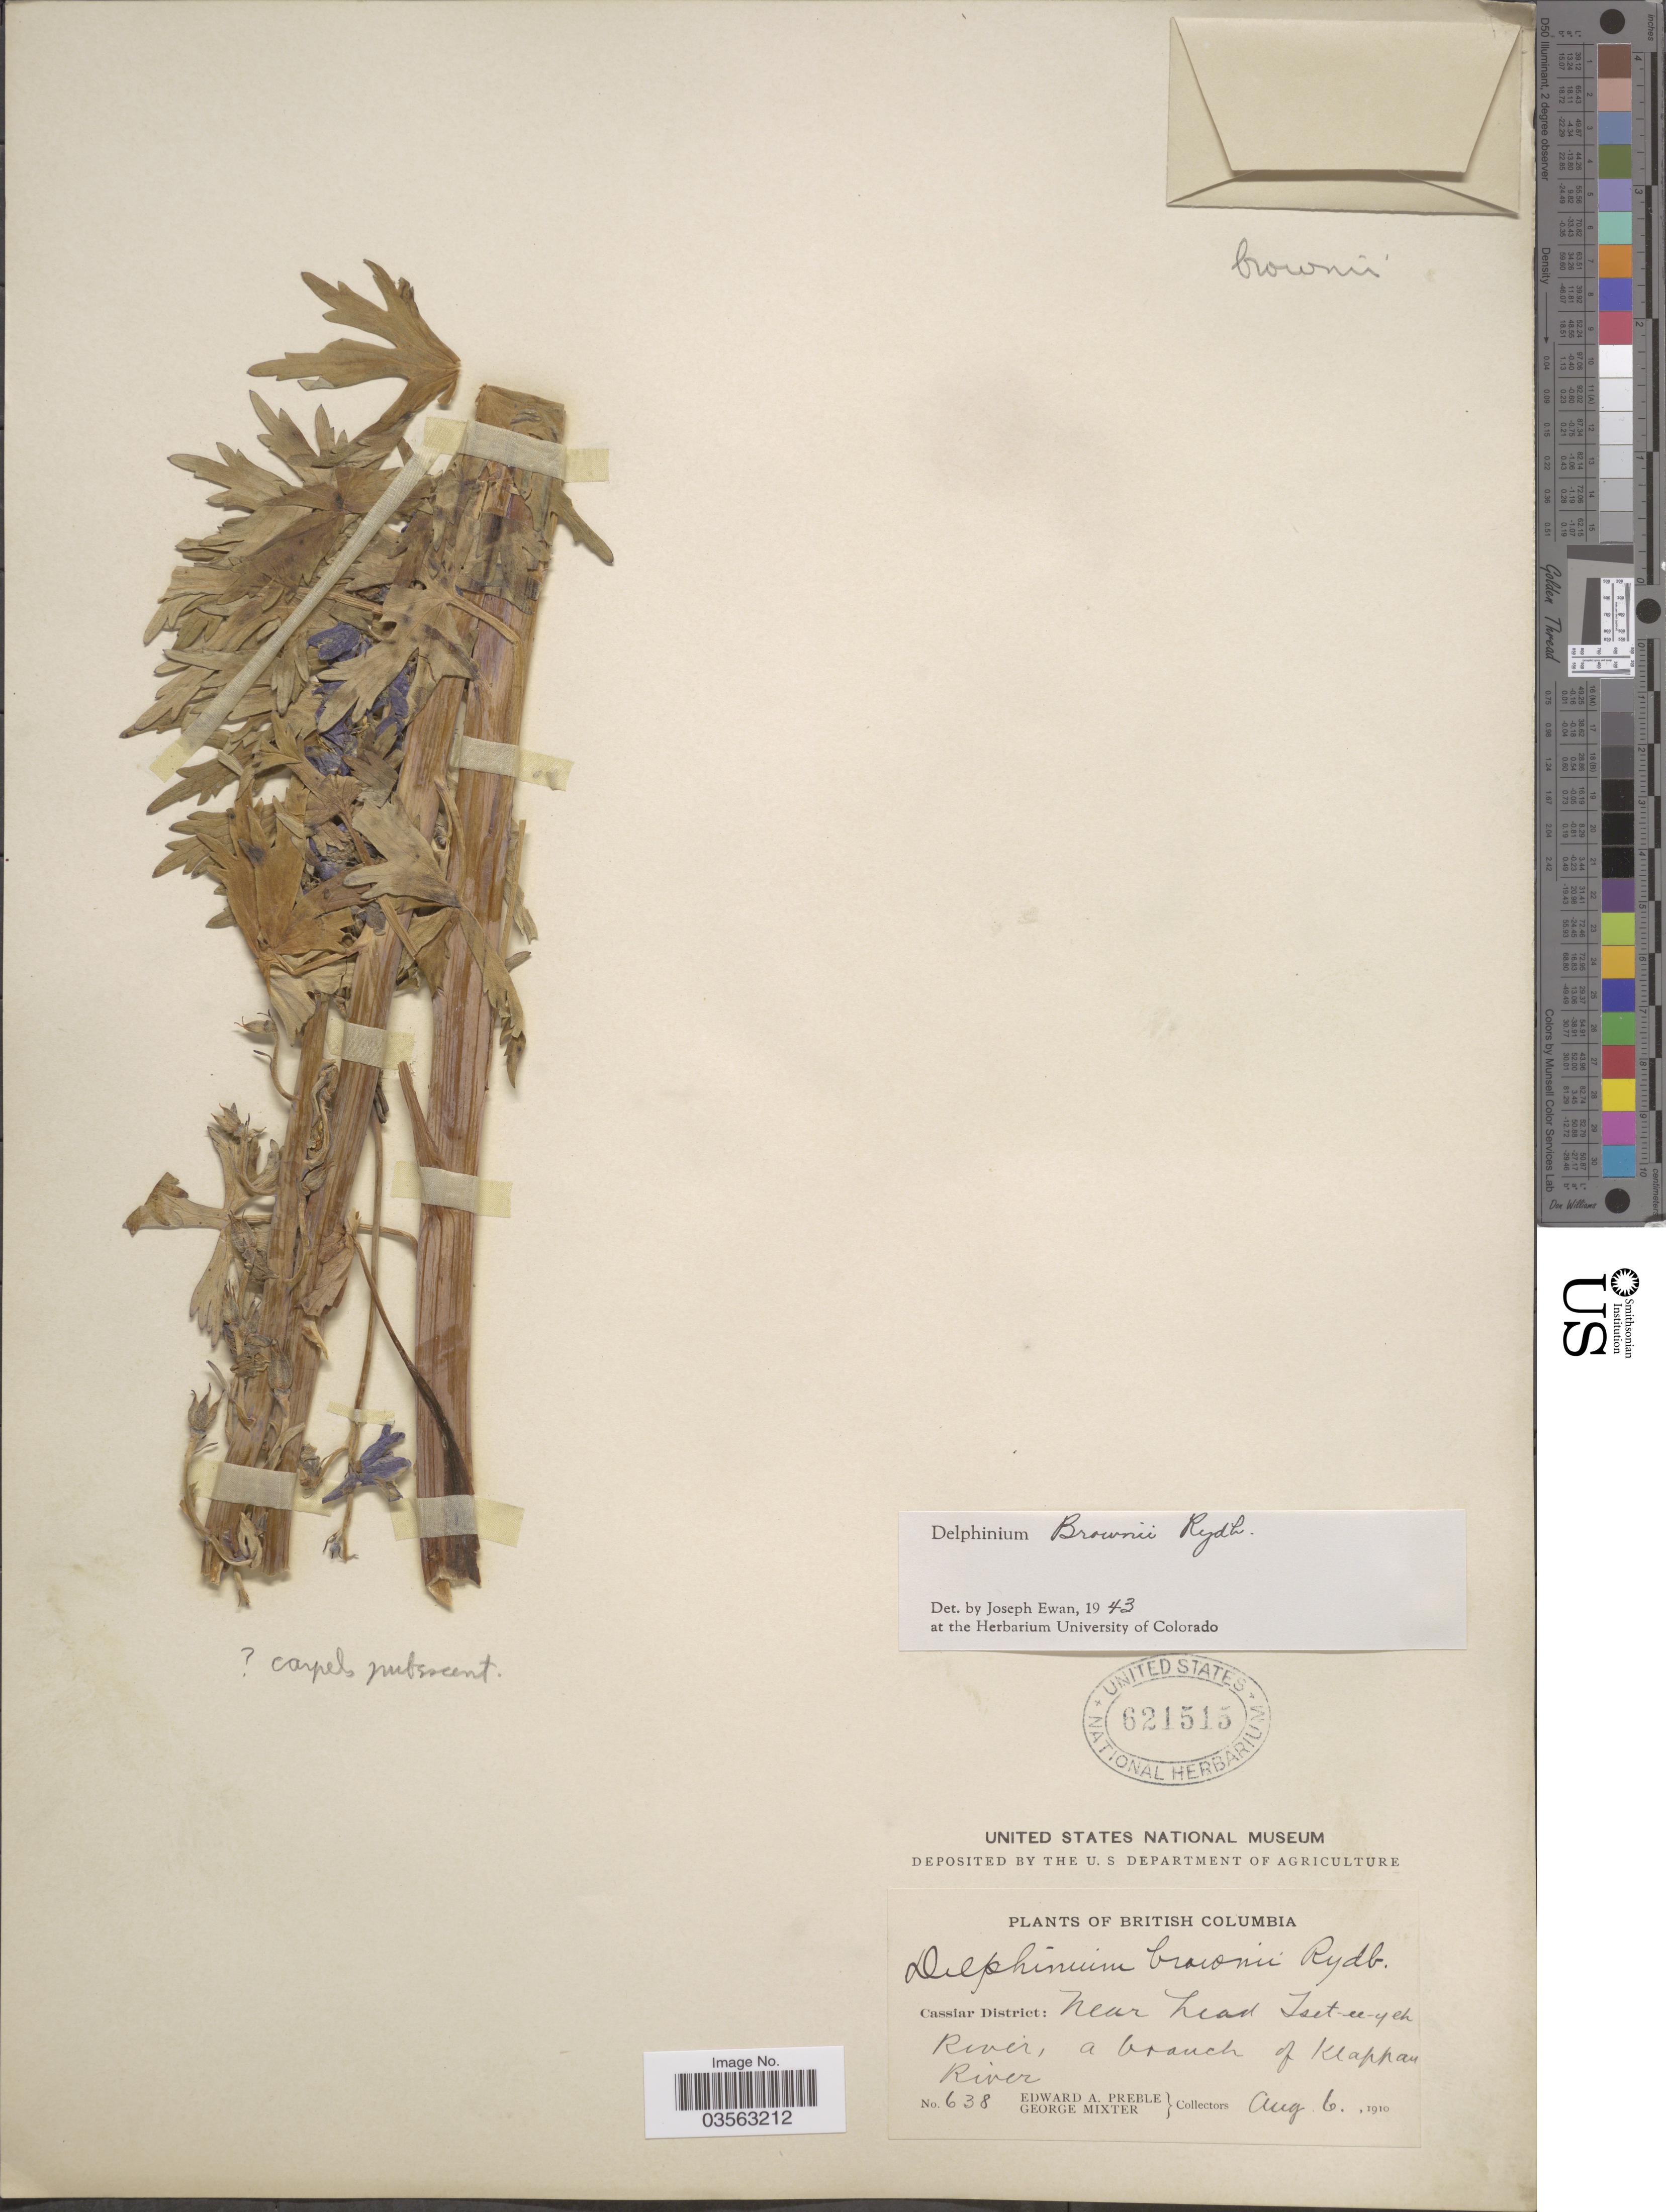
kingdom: Plantae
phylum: Tracheophyta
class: Magnoliopsida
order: Ranunculales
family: Ranunculaceae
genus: Delphinium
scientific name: Delphinium glaucum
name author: S. Watson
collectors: E. Preble & G. Mixter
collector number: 638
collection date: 1910-08-06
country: Canada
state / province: British Columbia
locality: Cassiar District: Near head Iset-ee-yeh River, a branch of Klappan River.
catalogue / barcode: US 621515